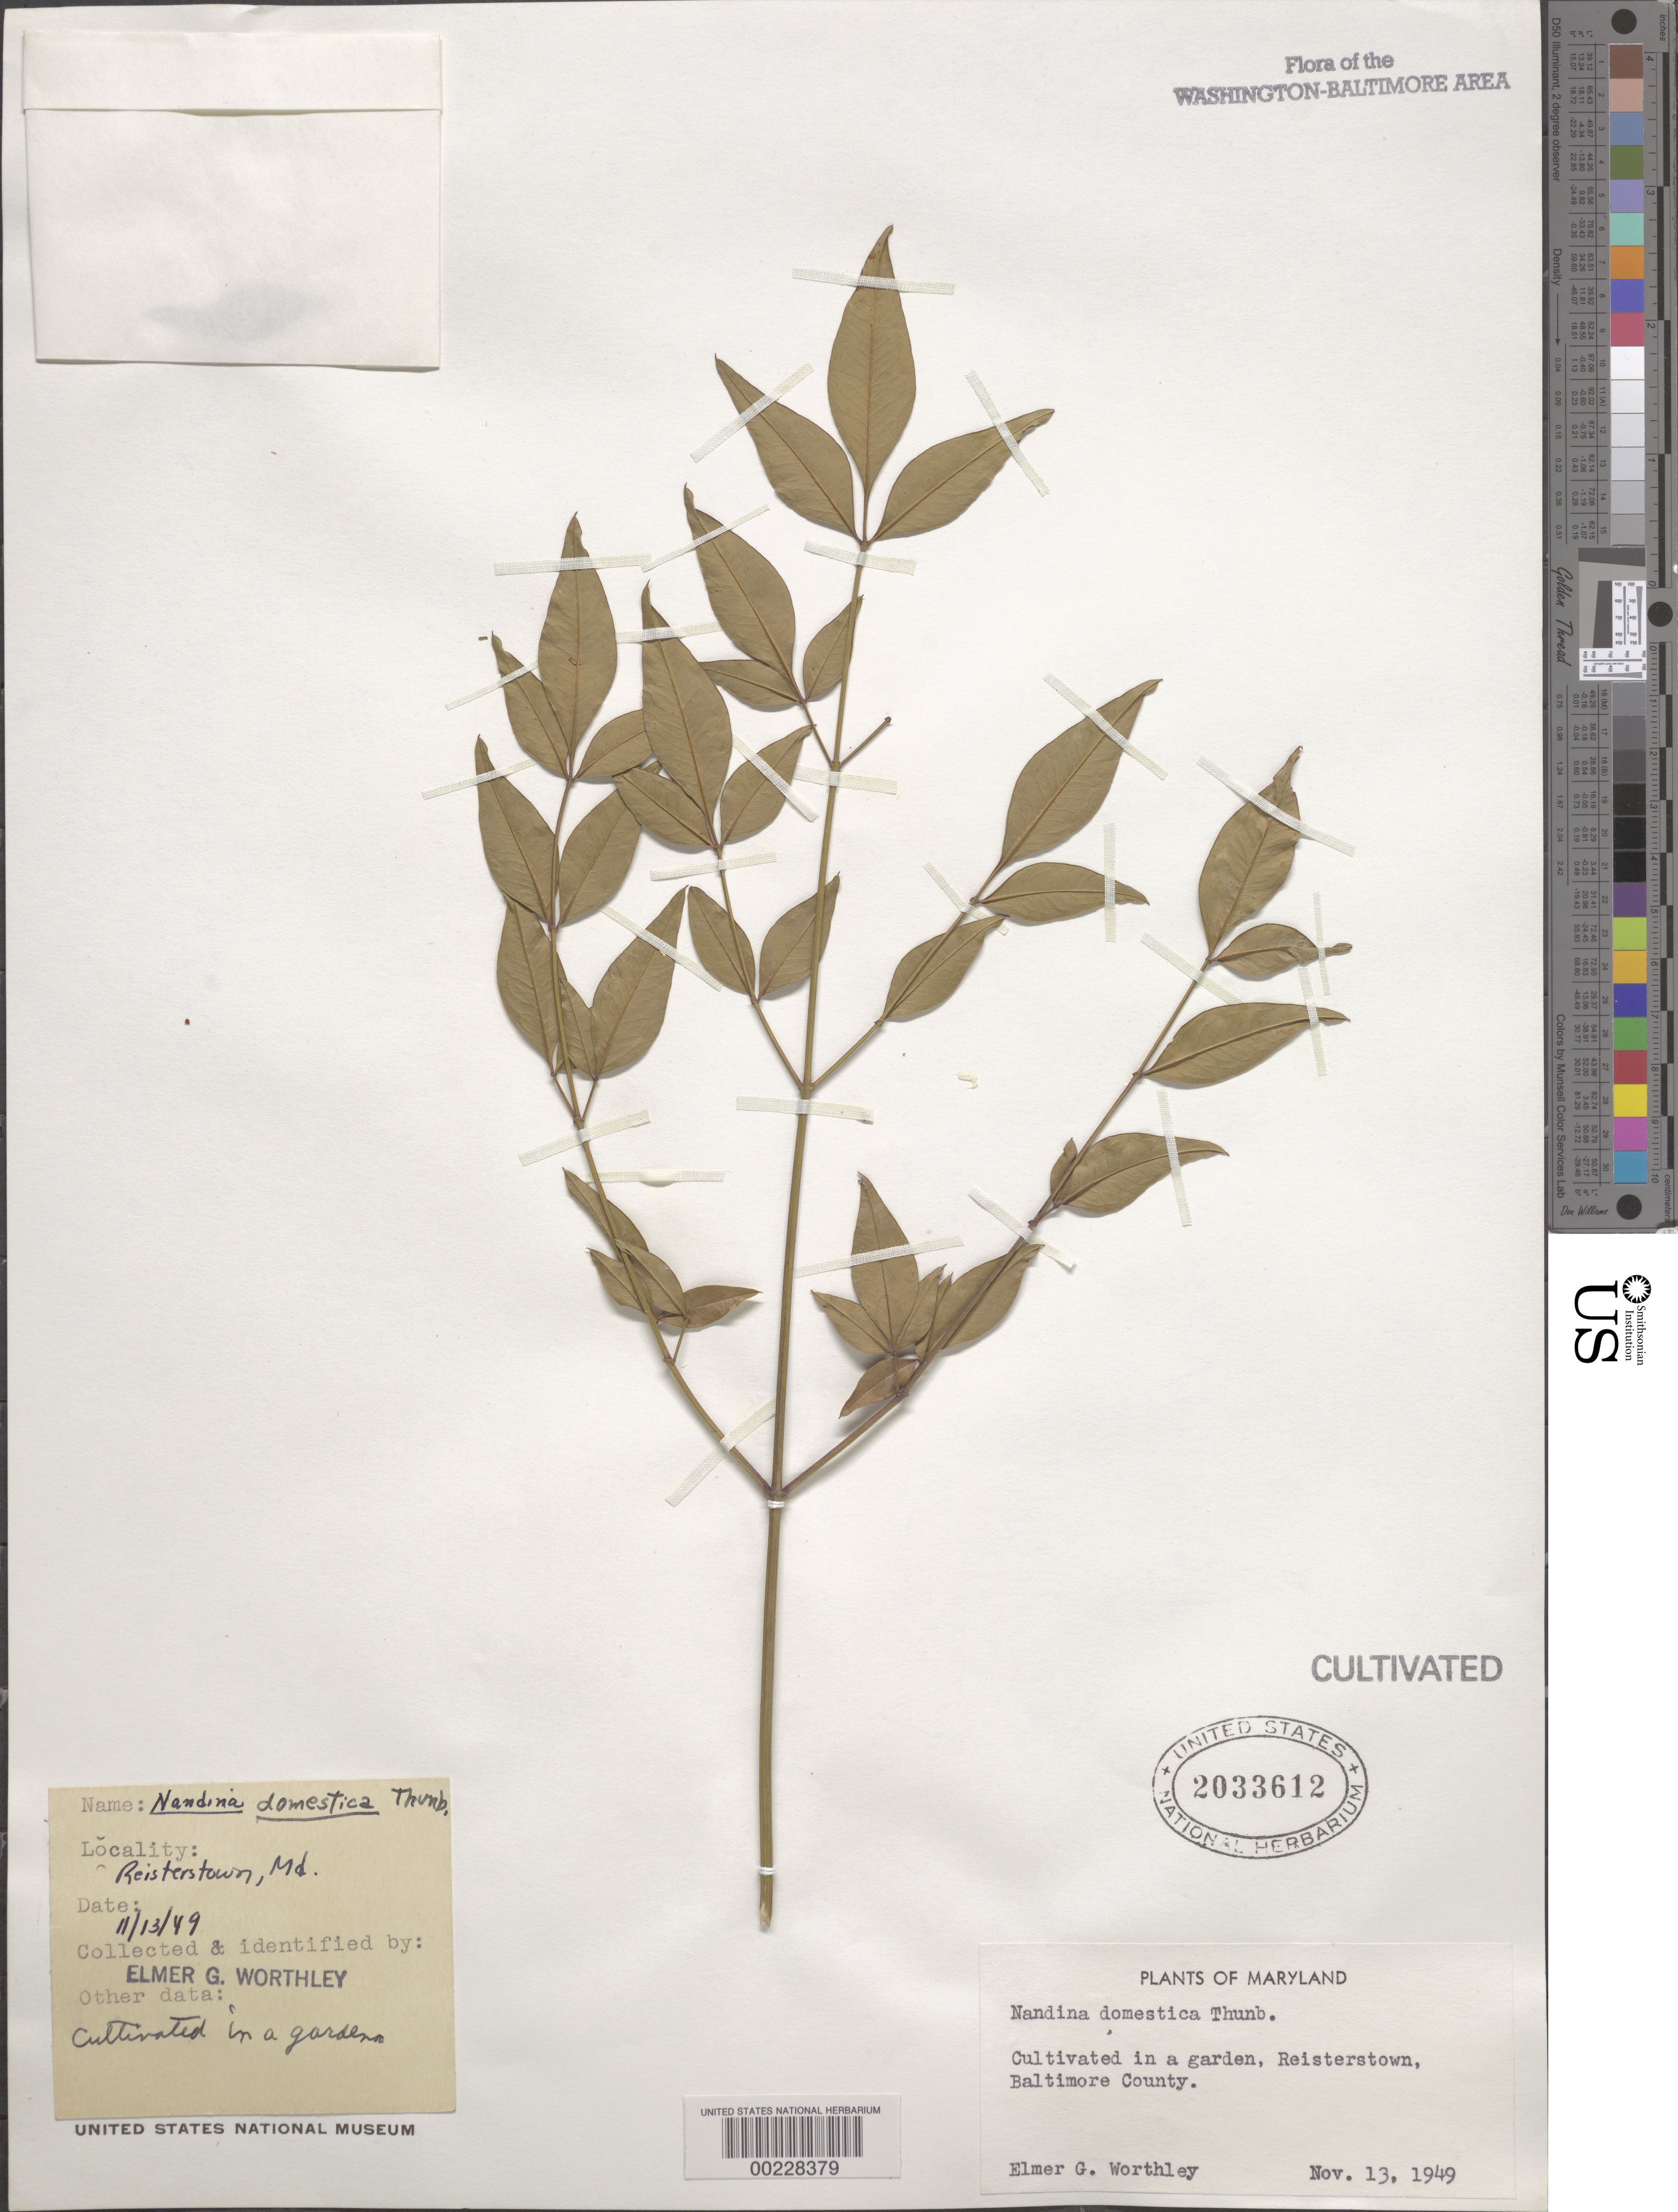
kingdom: Plantae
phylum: Tracheophyta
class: Magnoliopsida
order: Ranunculales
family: Berberidaceae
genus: Nandina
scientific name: Nandina domestica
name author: Thunb.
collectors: E. Worthley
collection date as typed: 13 Nov 1949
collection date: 1949-11-13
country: United States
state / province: Maryland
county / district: Baltimore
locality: Reisterstown, in a garden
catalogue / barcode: US 2033612